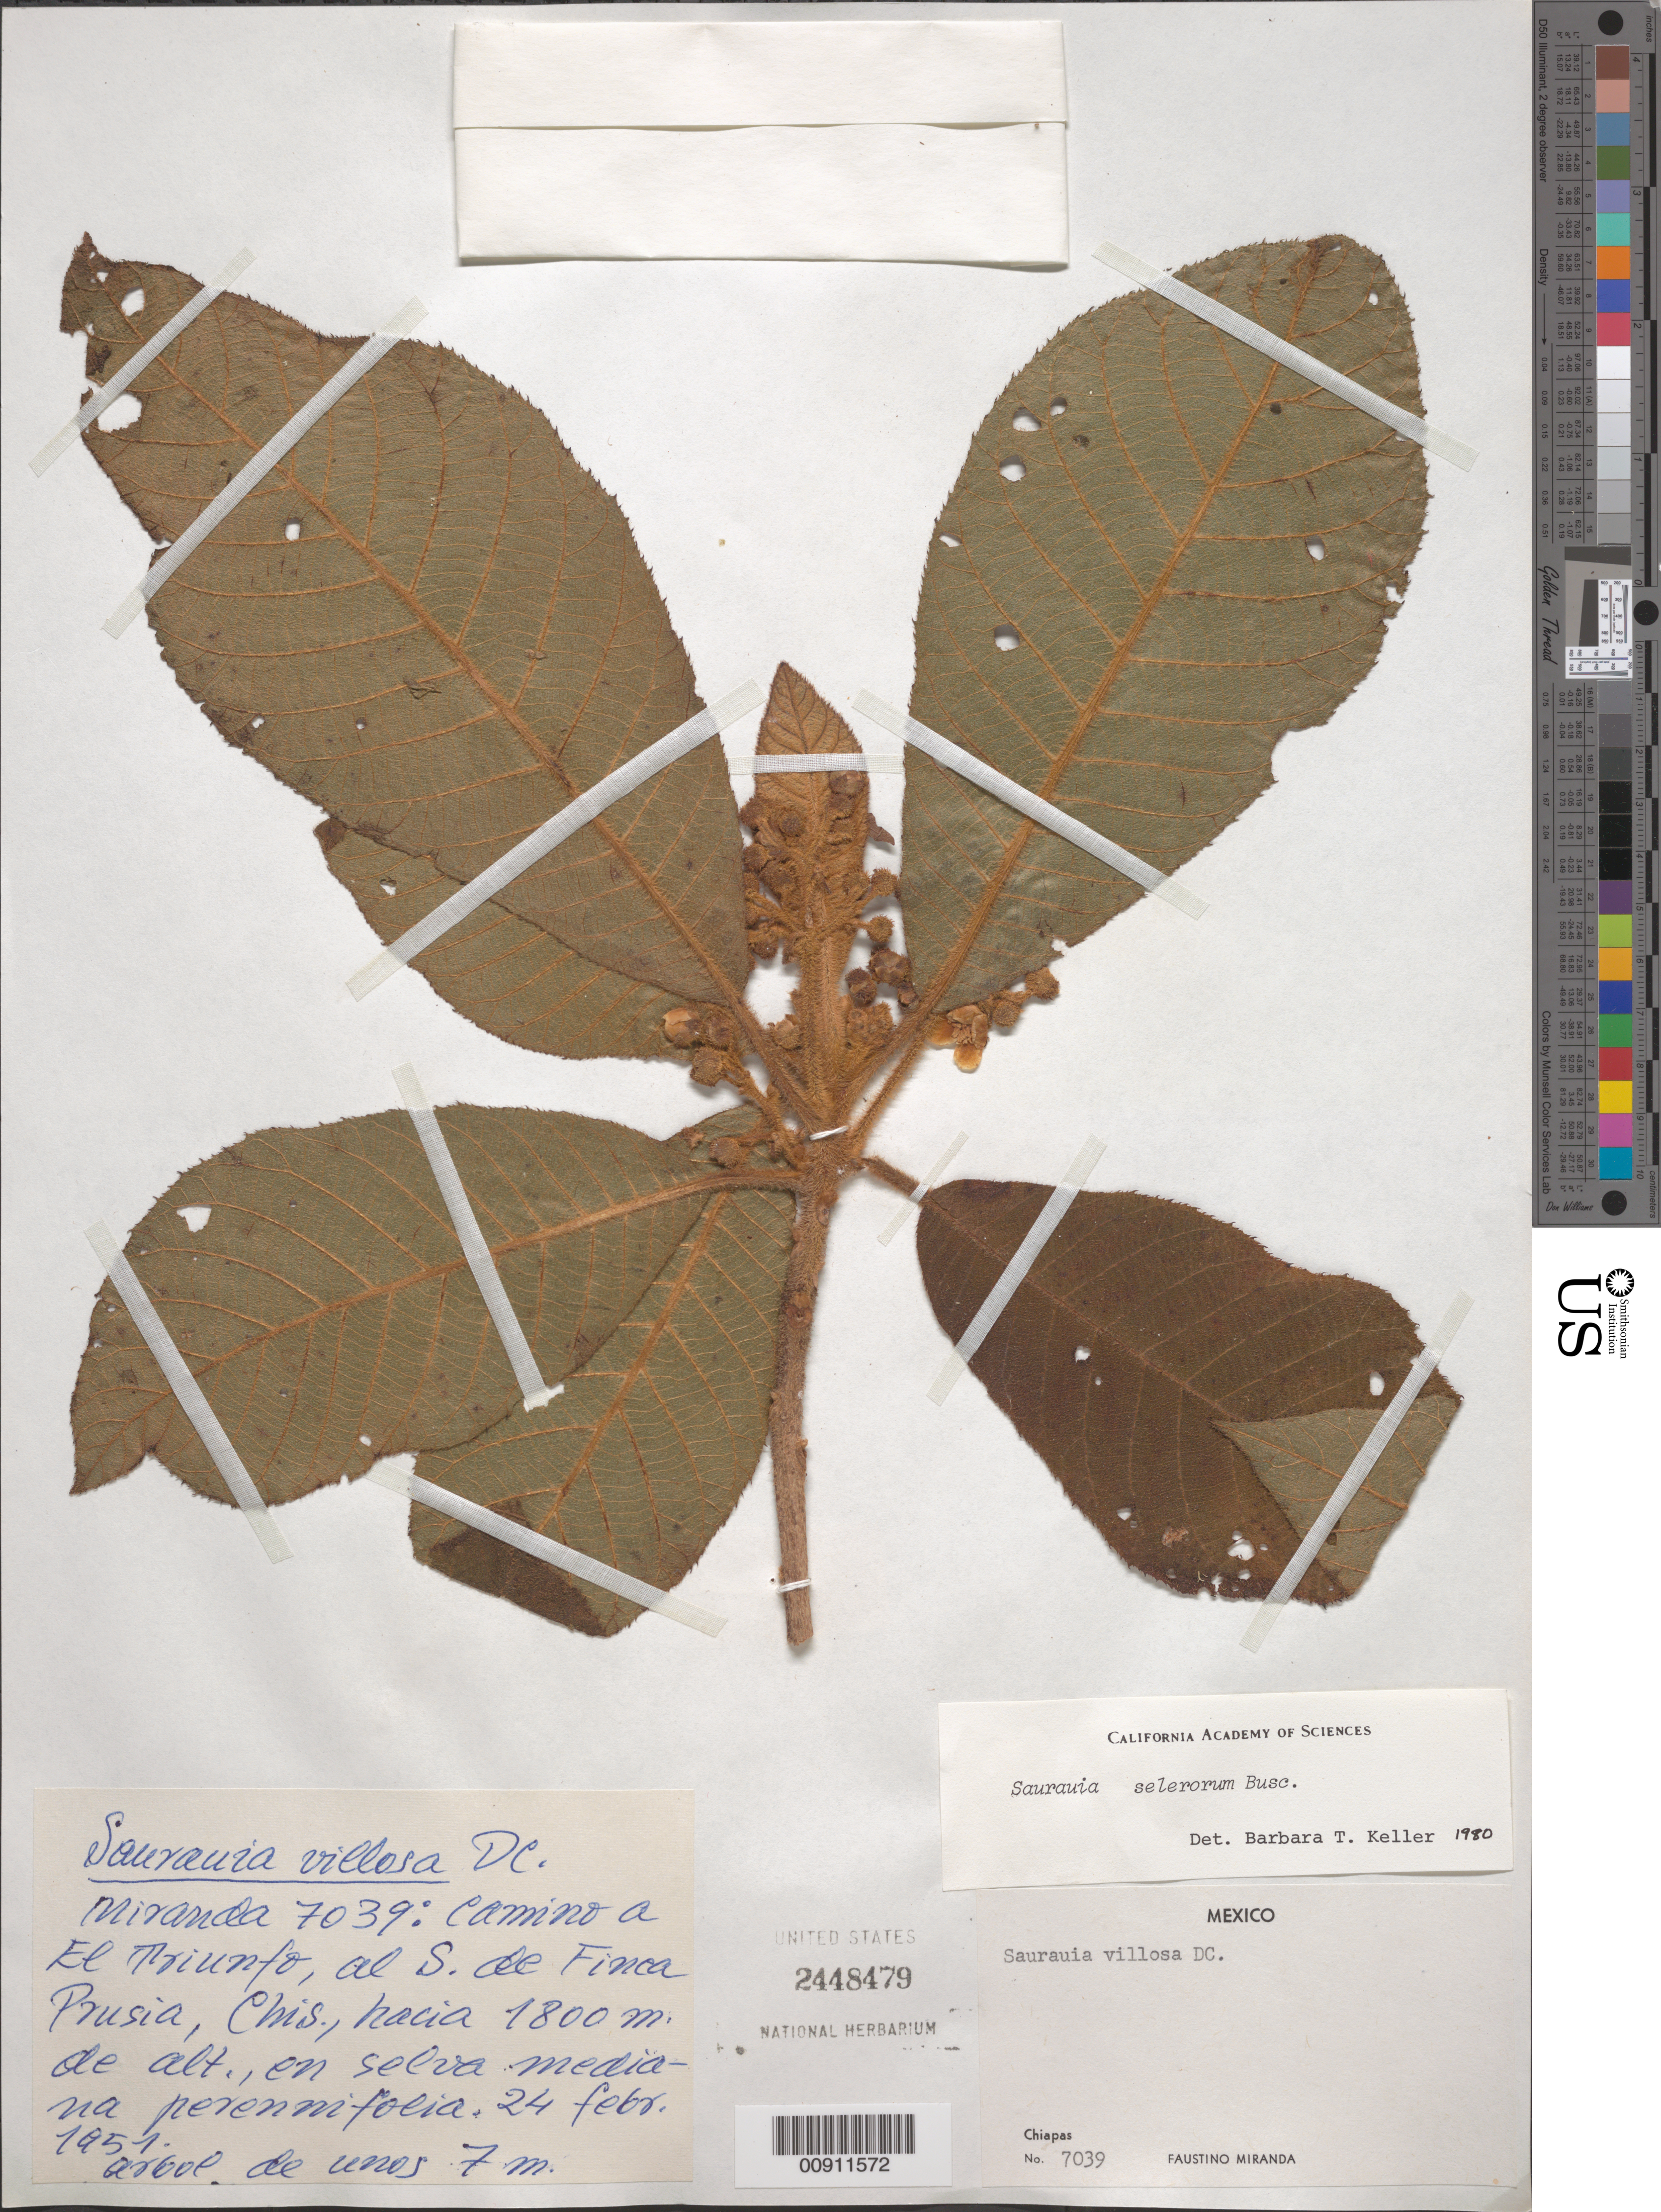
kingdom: Plantae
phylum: Tracheophyta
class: Magnoliopsida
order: Ericales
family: Actinidiaceae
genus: Saurauia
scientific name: Saurauia selerorum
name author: Buscal.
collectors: Miranda G., F.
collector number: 7039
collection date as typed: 24 Feb 1951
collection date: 1951-02-24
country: Mexico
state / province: Chiapas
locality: Camino a El Triunfo, al S de Finca Prusia, Chiapas.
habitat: Selva mediana perennifolia.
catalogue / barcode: US 2448479